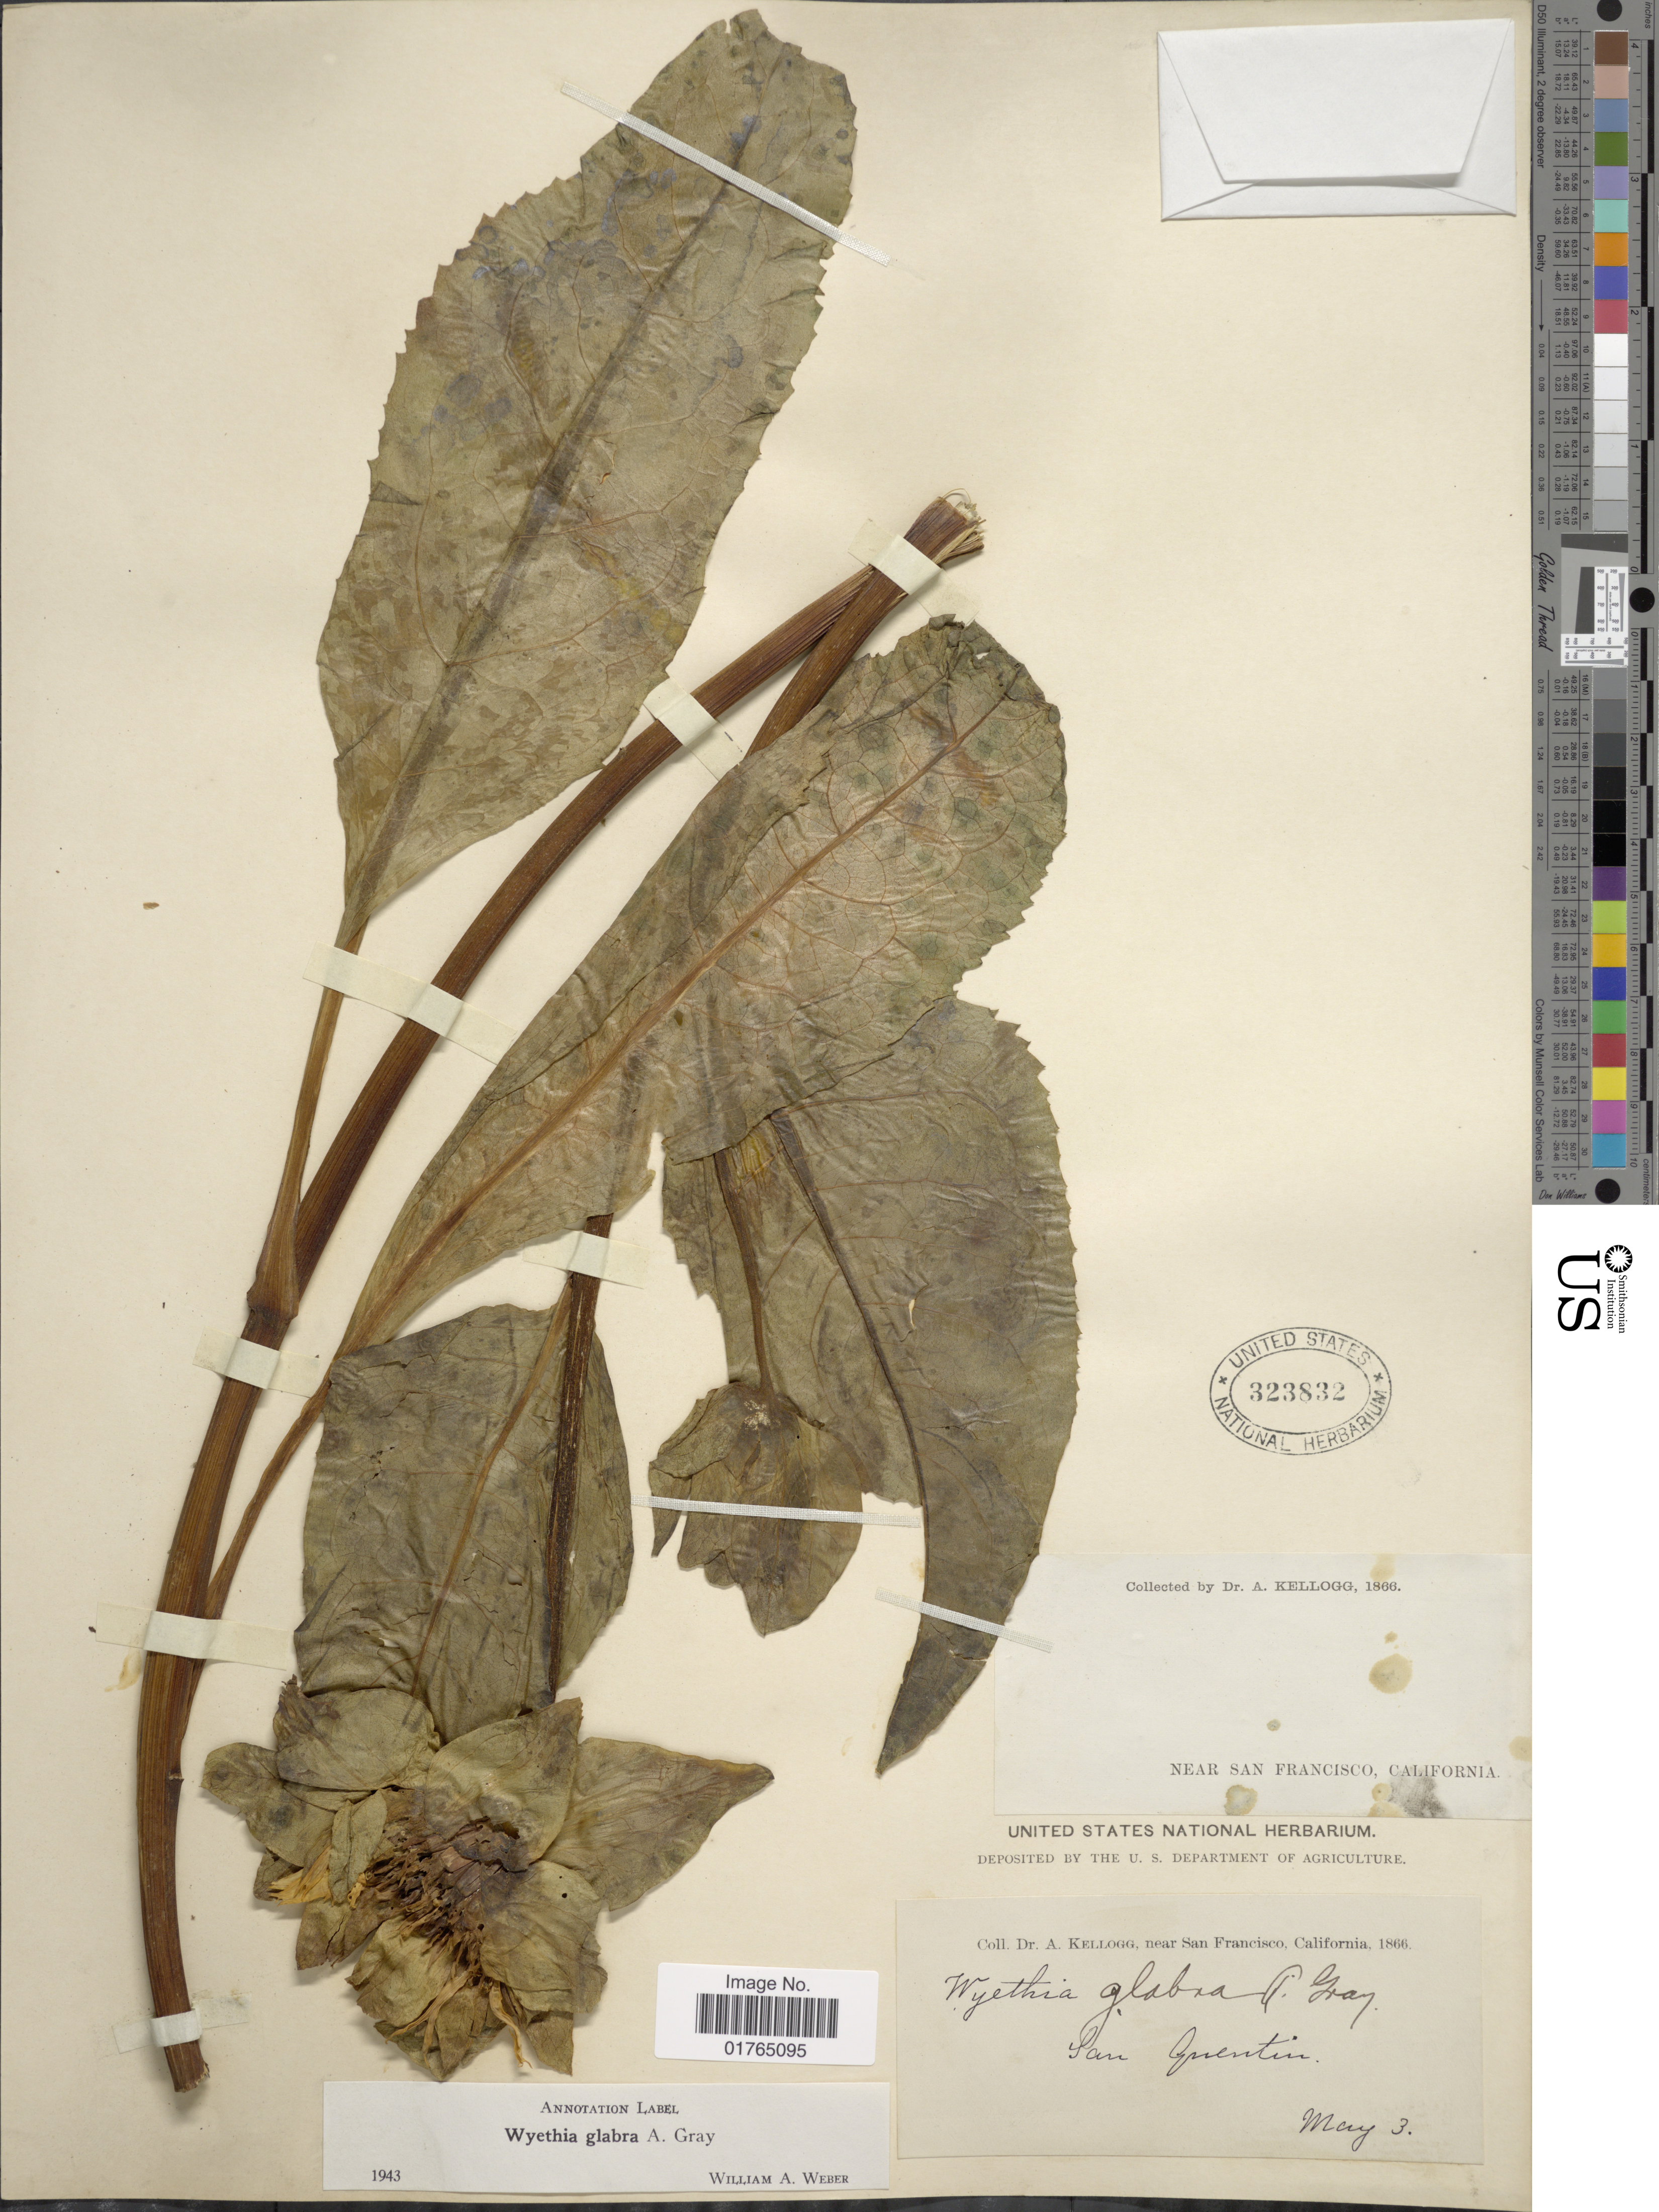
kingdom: Plantae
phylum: Tracheophyta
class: Magnoliopsida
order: Asterales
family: Asteraceae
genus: Wyethia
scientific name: Wyethia glabra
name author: A. Gray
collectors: A. Kellogg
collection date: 1866-05-03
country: United States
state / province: California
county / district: San Francisco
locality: Near San Francisco, San Quentin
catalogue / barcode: US 323832